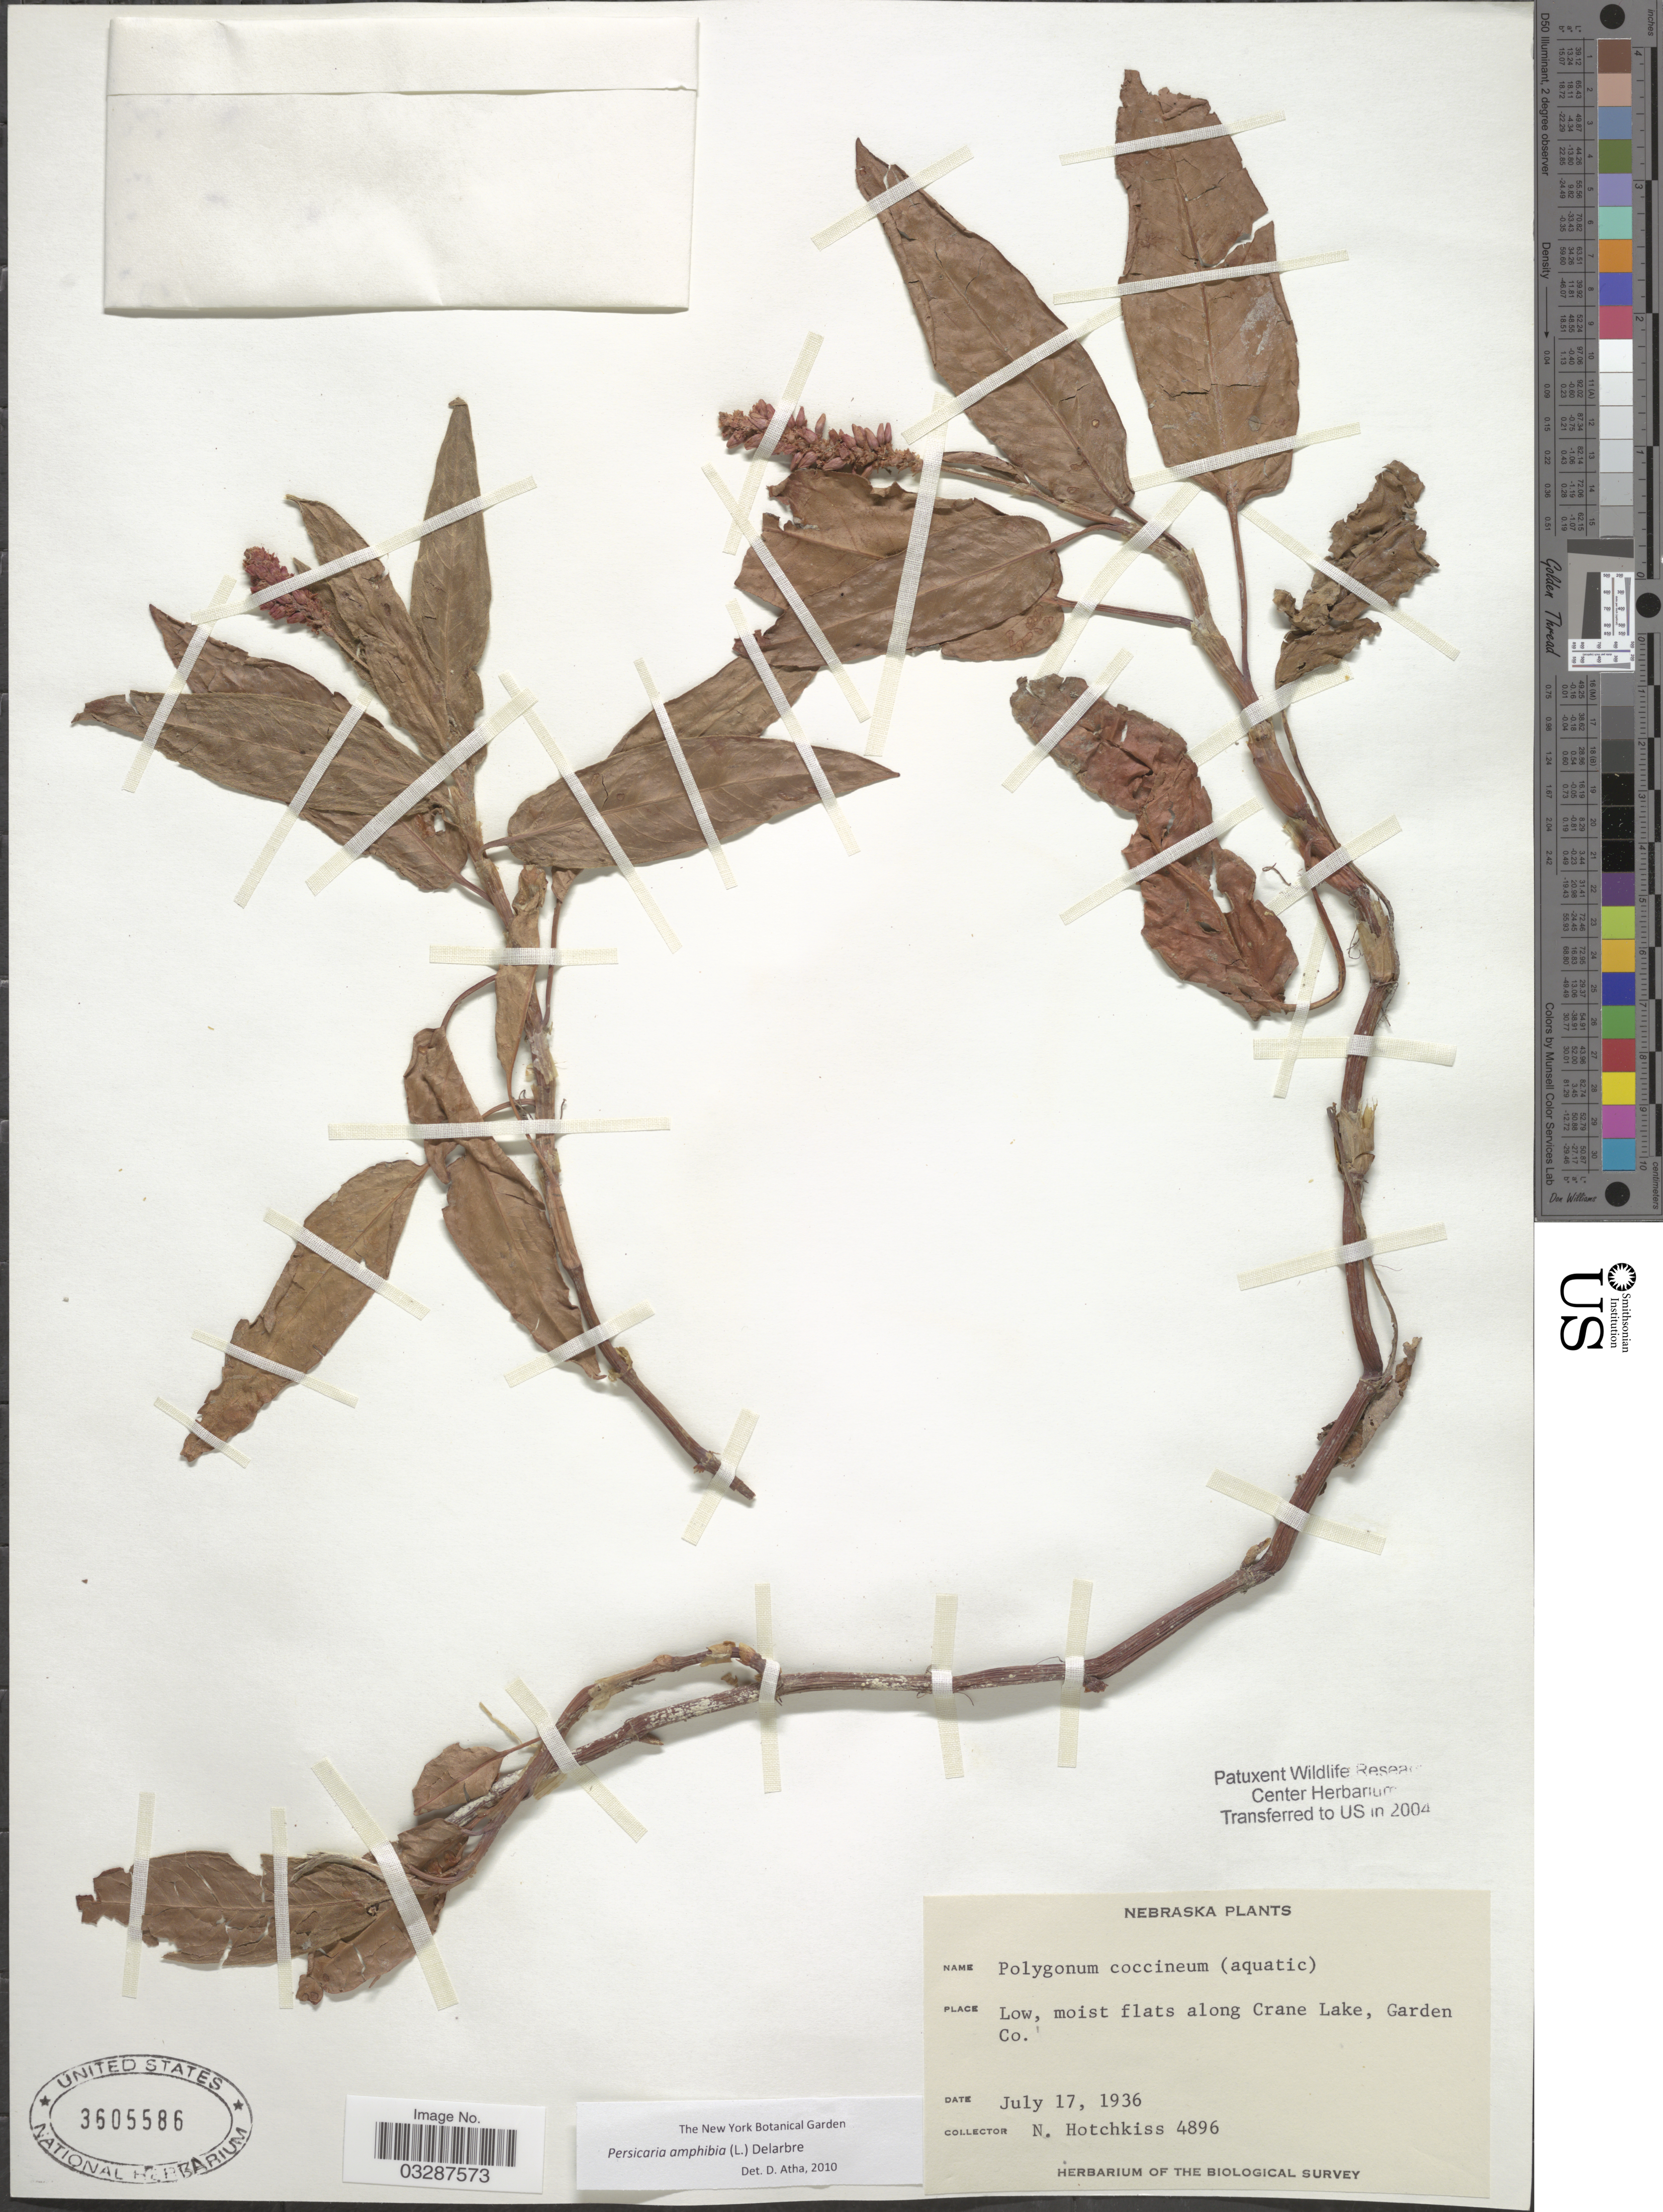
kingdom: Plantae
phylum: Tracheophyta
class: Magnoliopsida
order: Caryophyllales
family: Polygonaceae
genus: Persicaria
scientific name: Persicaria amphibia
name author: (L.) Delarbre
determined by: Atha, D. E.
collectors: N. Hotchkiss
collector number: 4896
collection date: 1936-07-17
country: United States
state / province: Nebraska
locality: Along Crane Lake, Garden Co.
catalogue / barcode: US 3605586